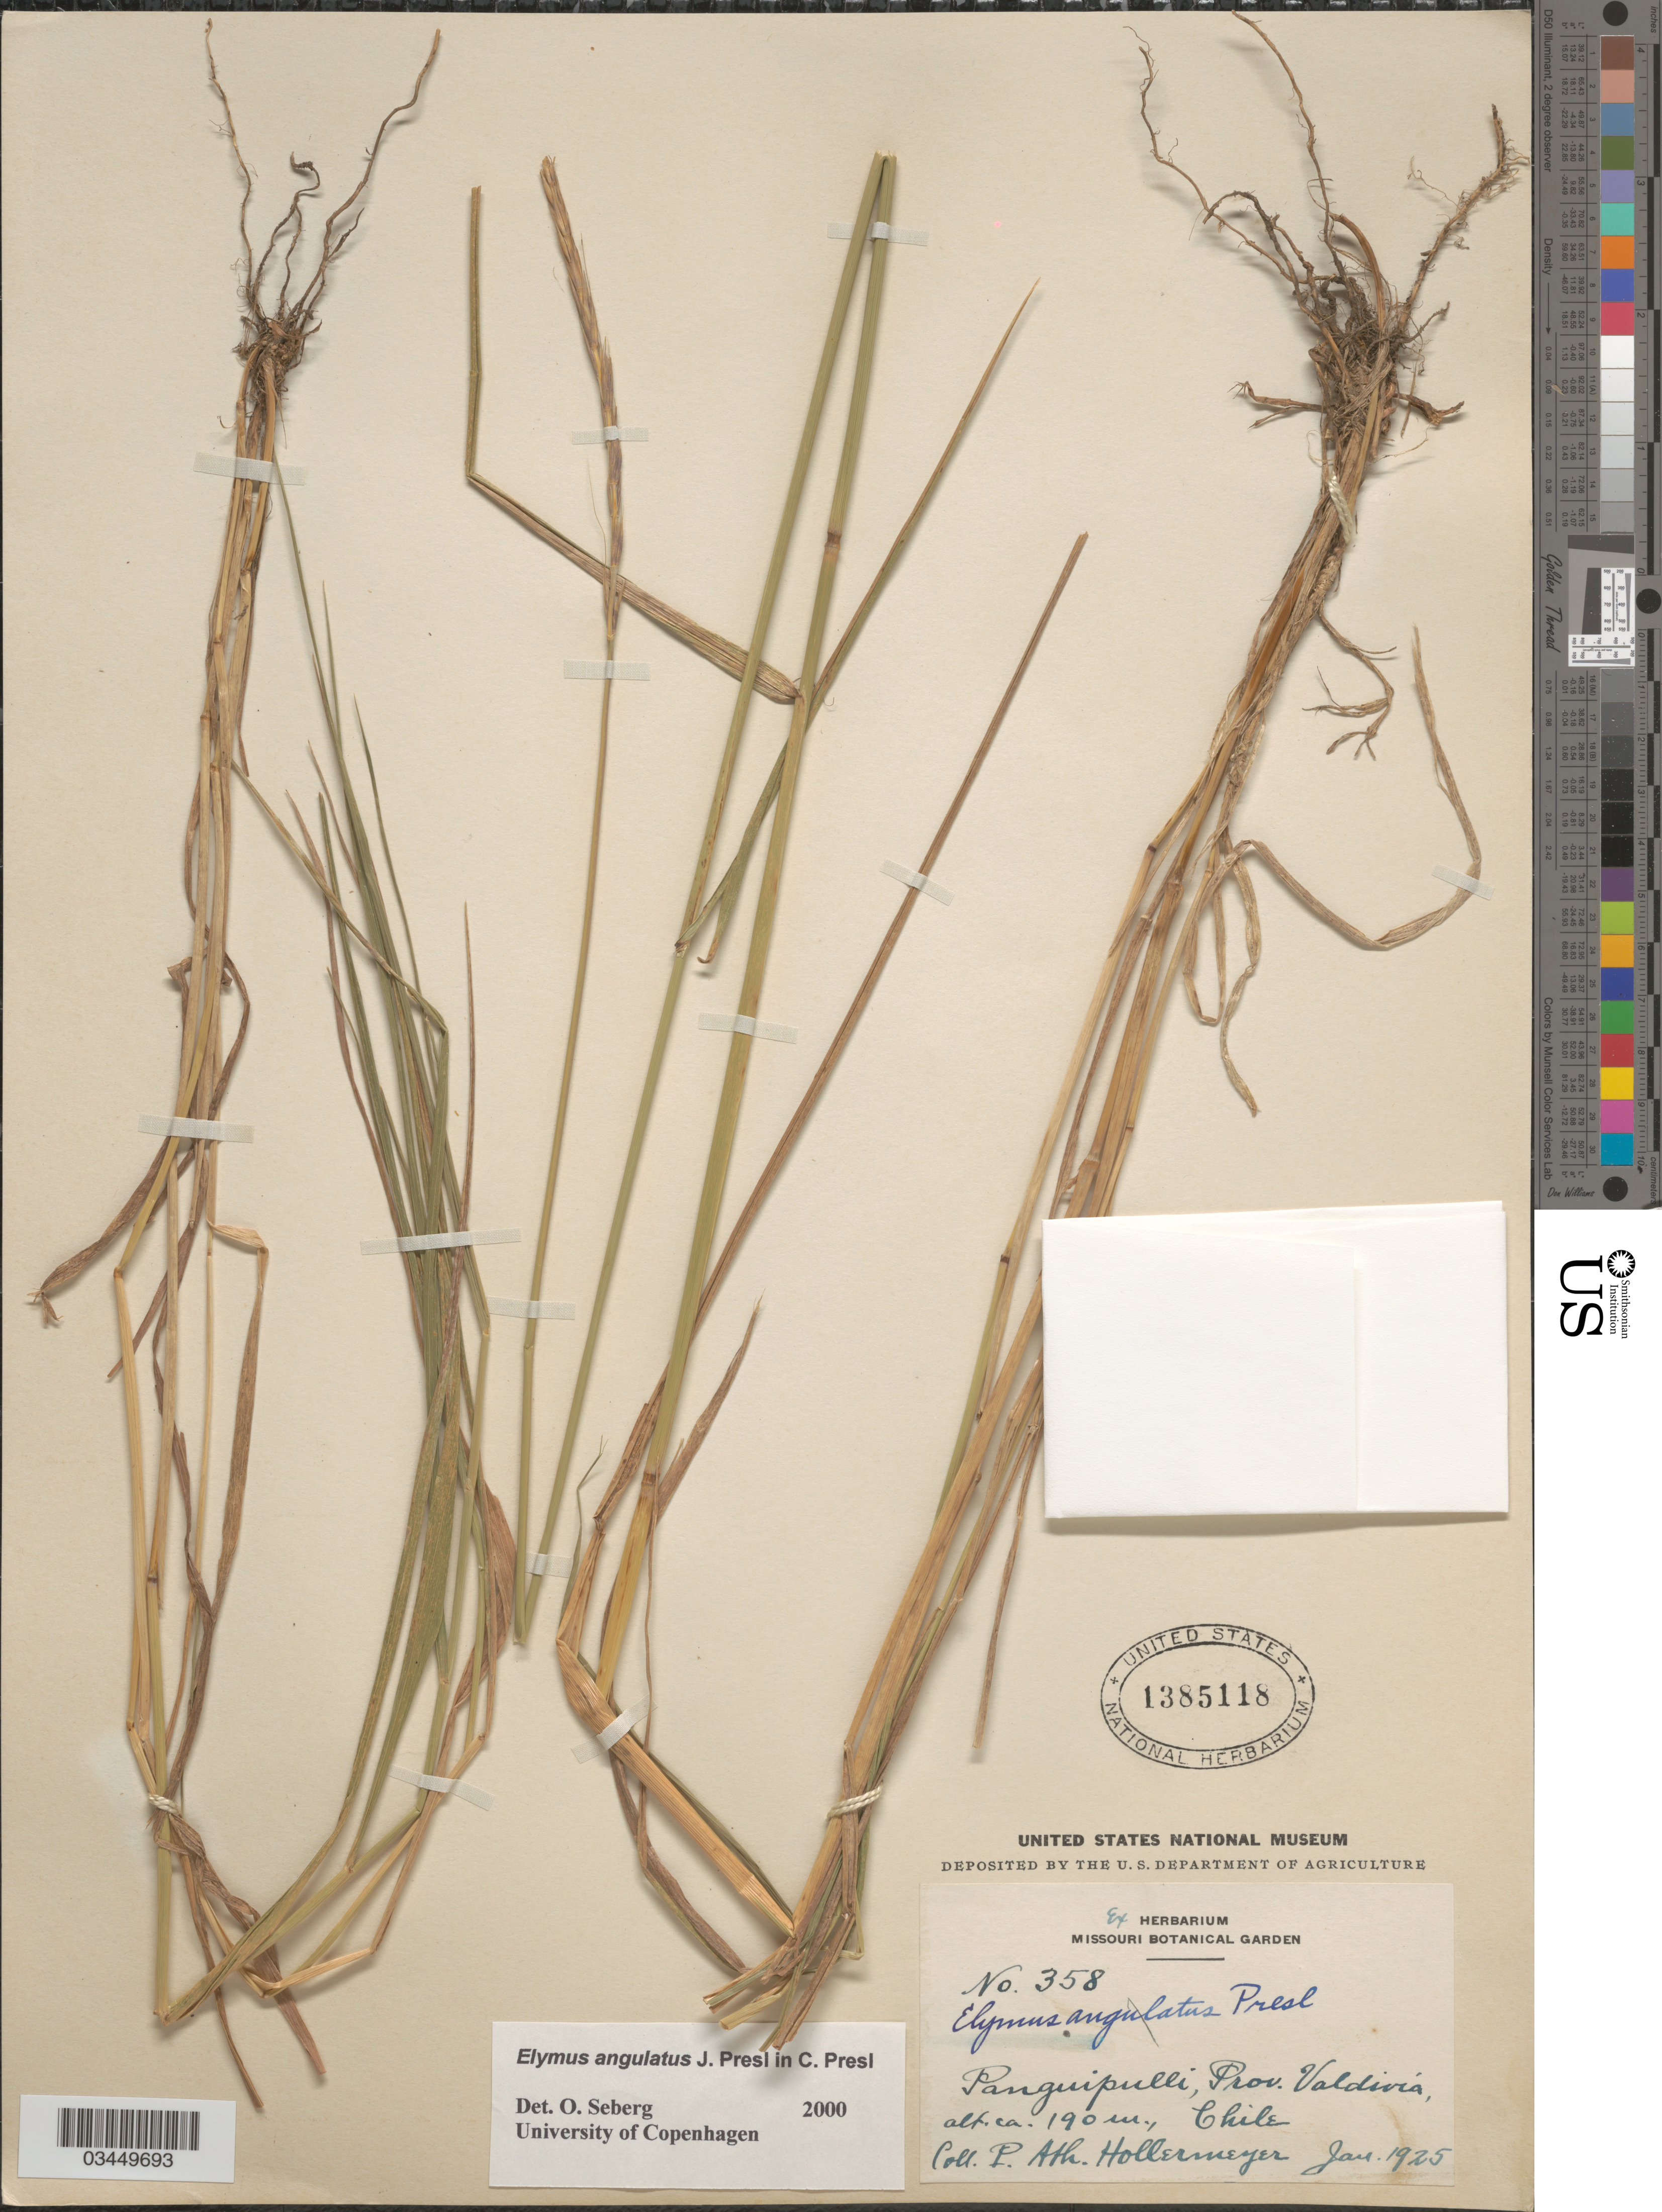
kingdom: Plantae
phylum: Tracheophyta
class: Liliopsida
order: Poales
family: Poaceae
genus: Elymus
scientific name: Elymus angulatus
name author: J. Presl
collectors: P. Hollermayer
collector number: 358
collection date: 1925-01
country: Chile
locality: Panguipulli, Prov. Valdivia.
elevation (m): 190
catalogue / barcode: US 1385118